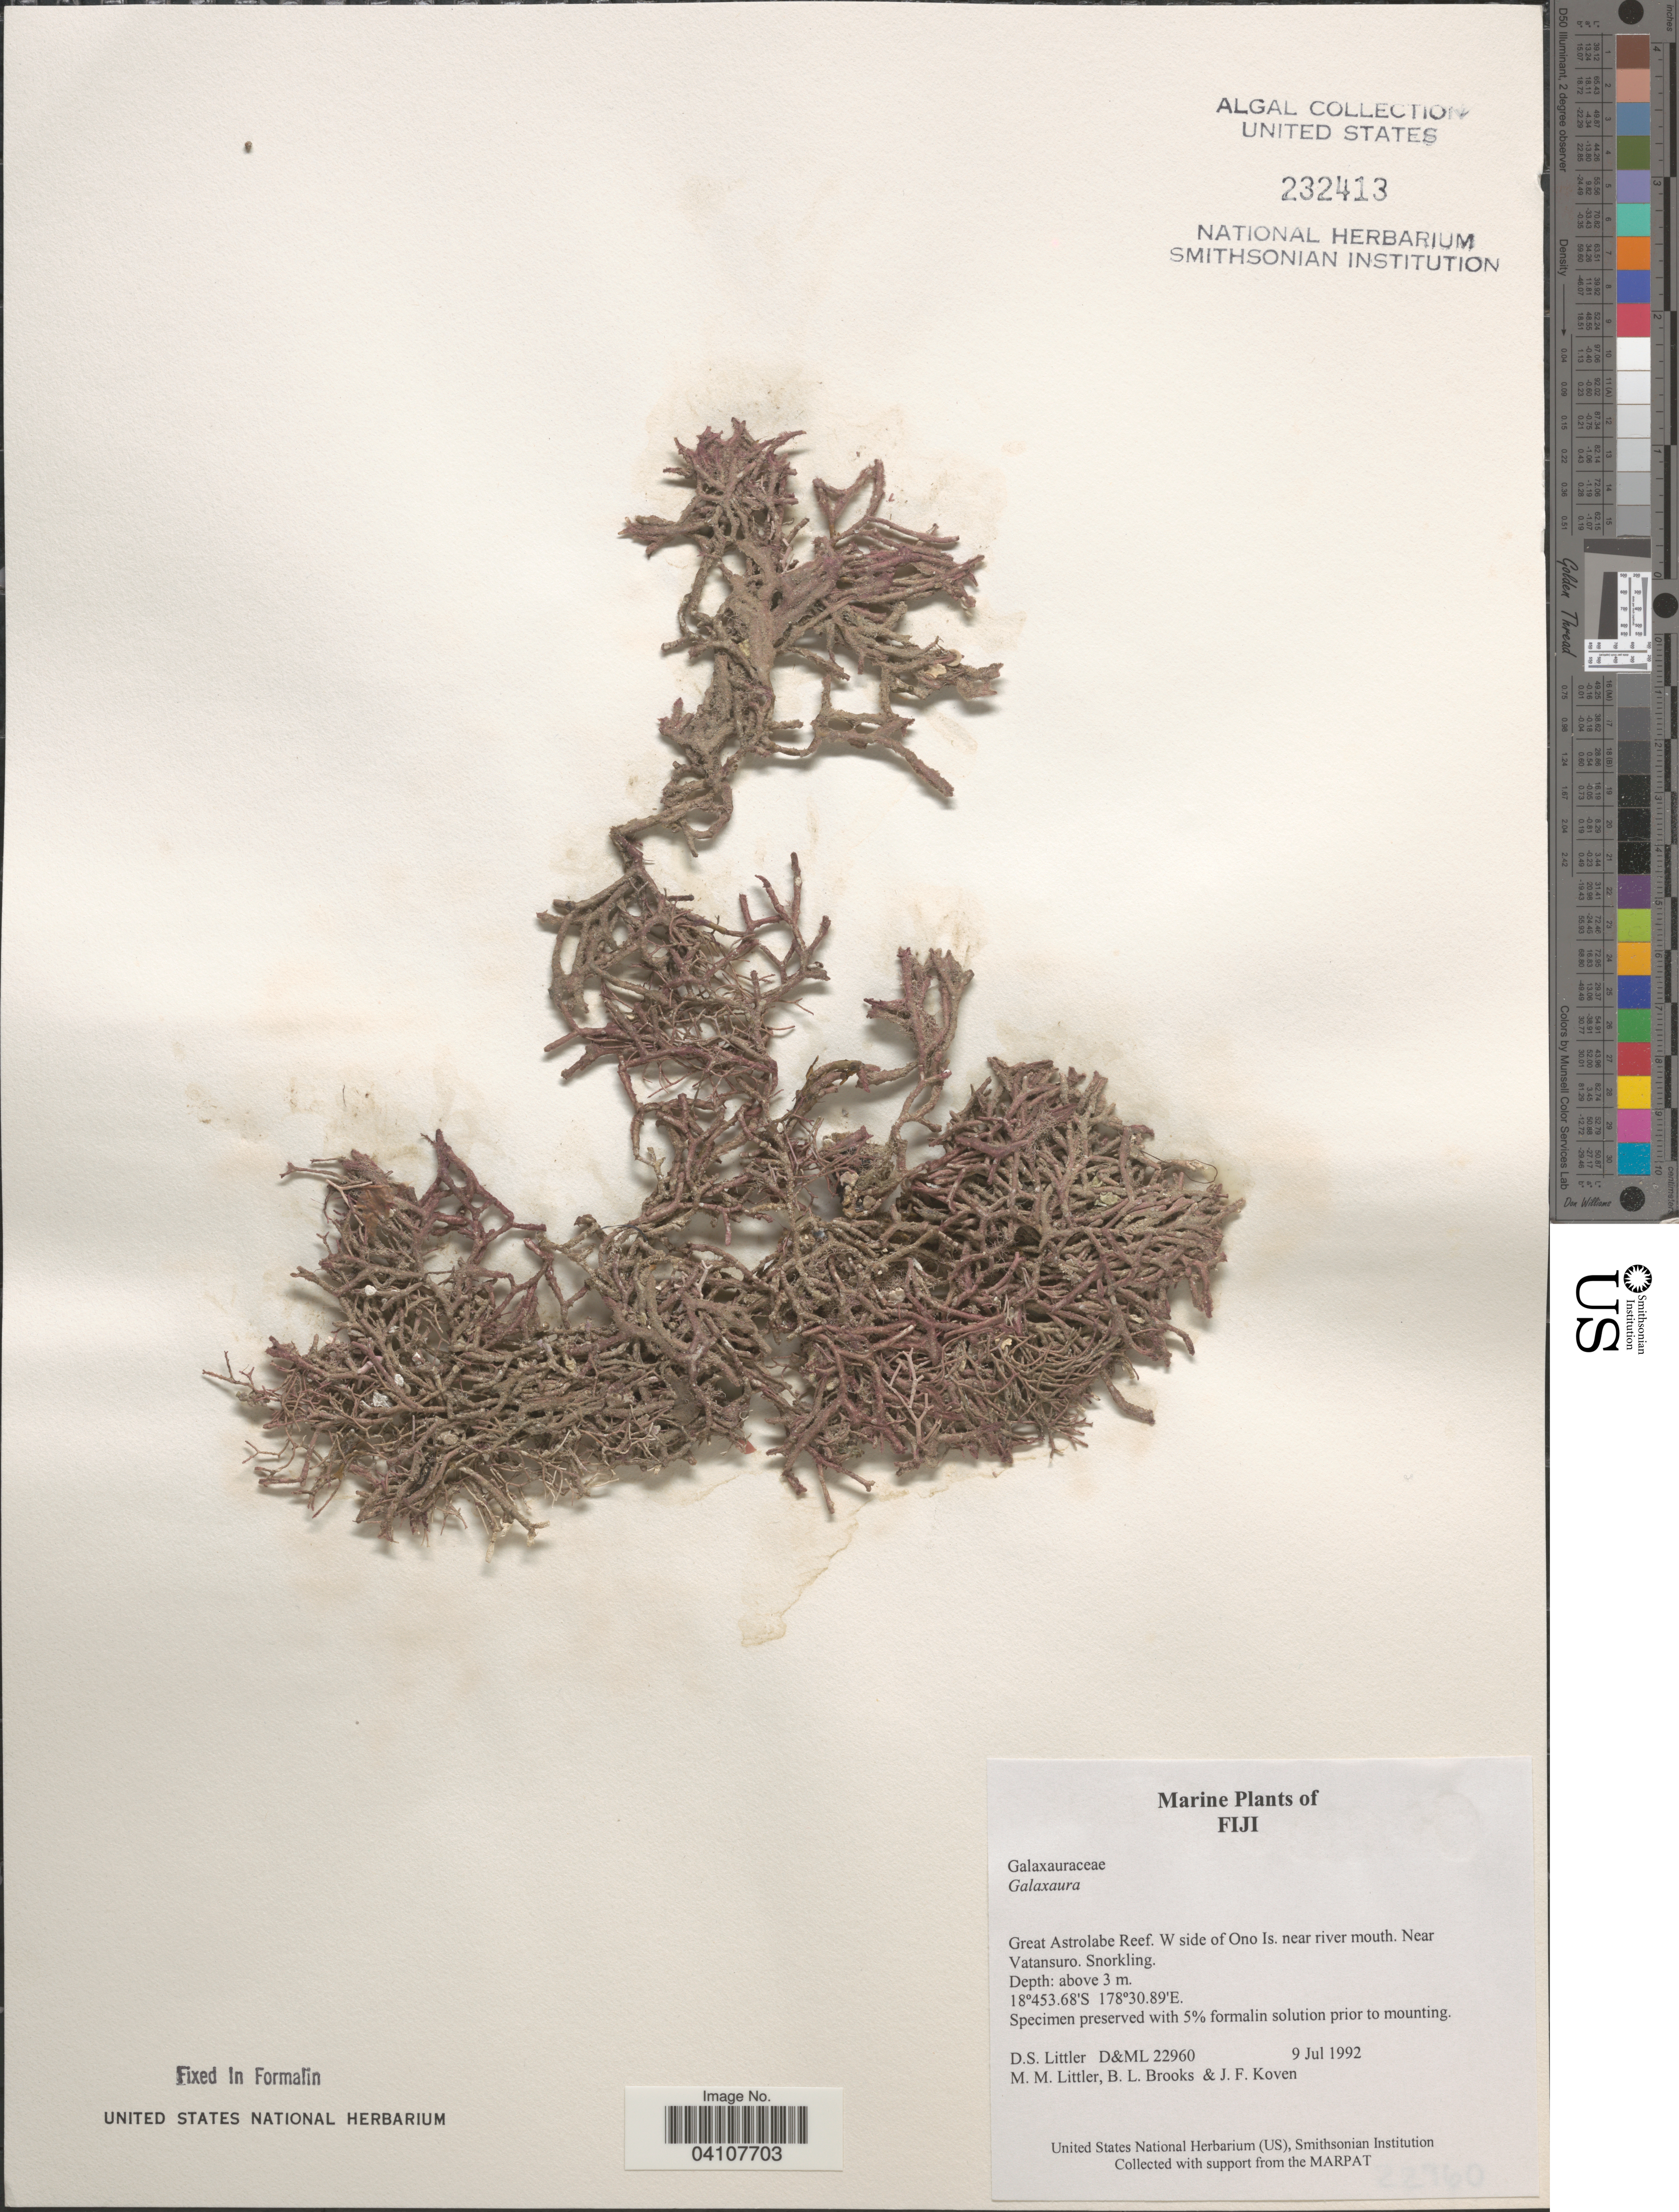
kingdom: Plantae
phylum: Rhodophyta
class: Florideophyceae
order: Nemaliales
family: Galaxauraceae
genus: Galaxaura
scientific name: Galaxaura sp.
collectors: D. S. Littler, B. Brooks & J. Koven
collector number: D&ML22960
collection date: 1992-07-09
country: Fiji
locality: Great Astrolabe Reef. W side of Ono Is. near river mouth. Near Vatansuro.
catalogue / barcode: US 232413